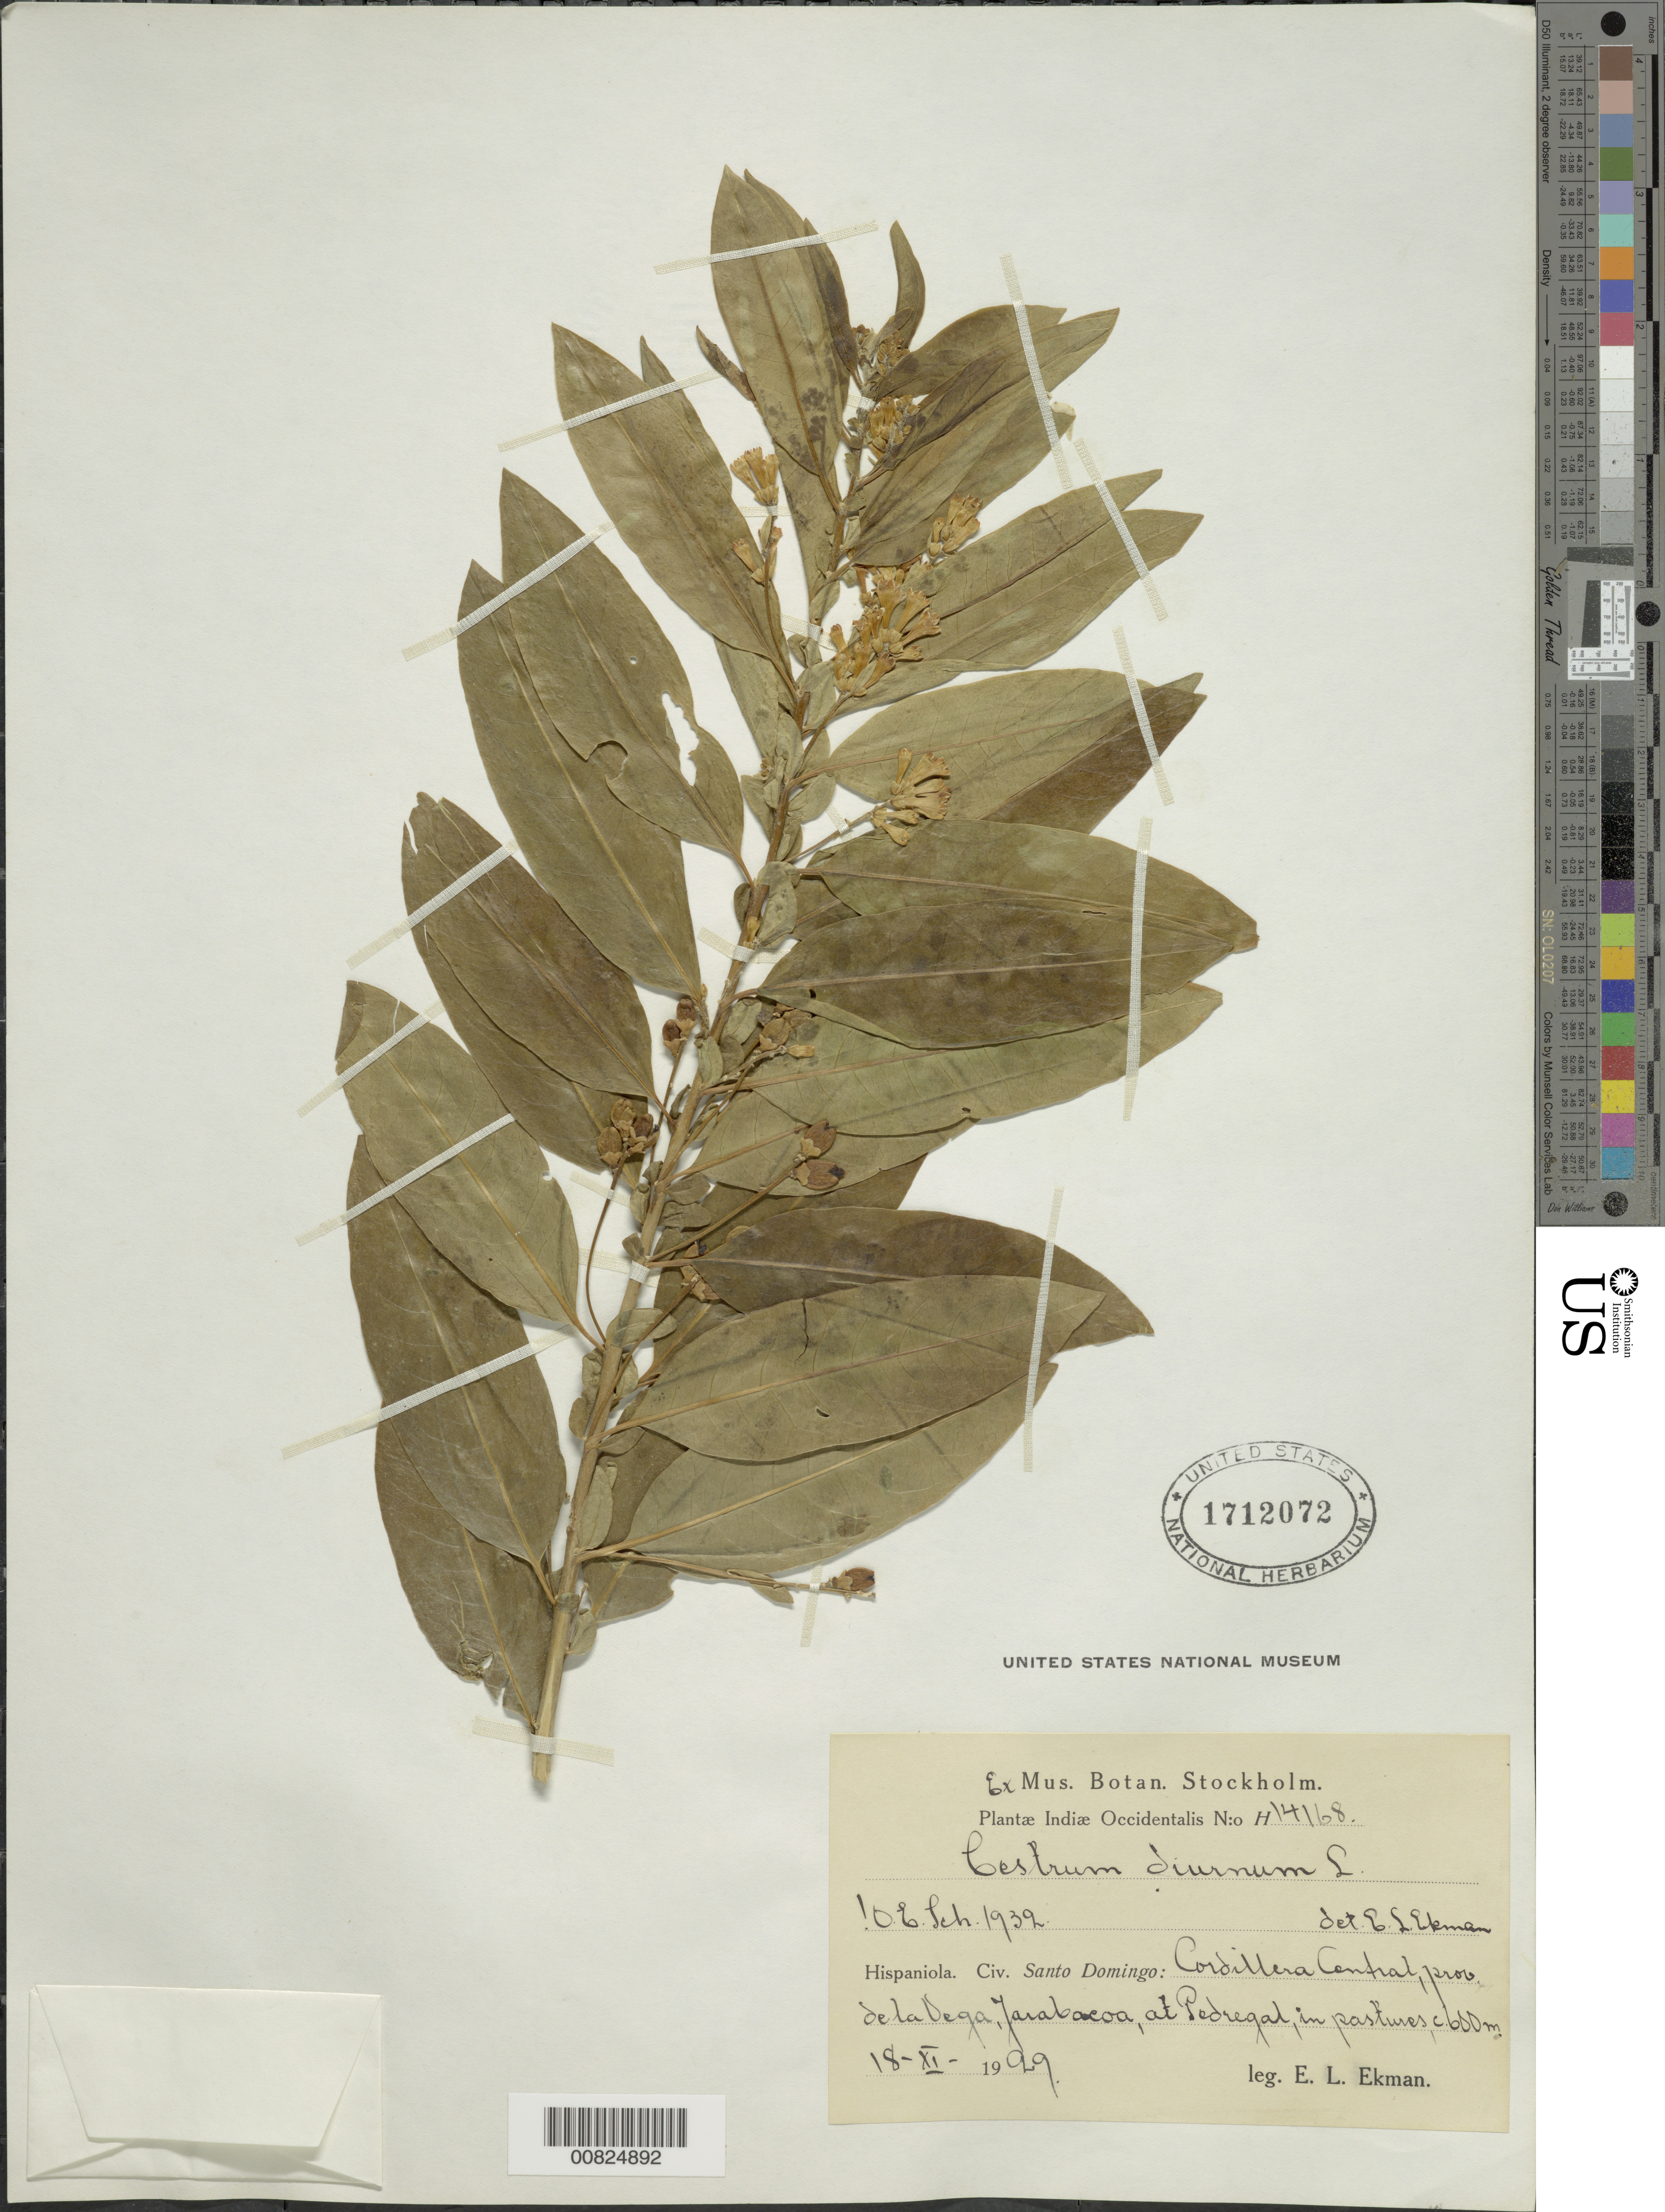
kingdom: Plantae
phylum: Tracheophyta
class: Magnoliopsida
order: Solanales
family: Solanaceae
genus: Cestrum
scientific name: Cestrum diurnum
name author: L.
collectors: E. L. Ekman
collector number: H 14168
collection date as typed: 18 Nov 1929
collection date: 1929-11-18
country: Dominican Republic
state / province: La Vega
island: Hispaniola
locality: Cordillera Central, Jarabacoa, at Pedregal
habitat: In pastures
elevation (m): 600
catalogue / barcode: US 1712072